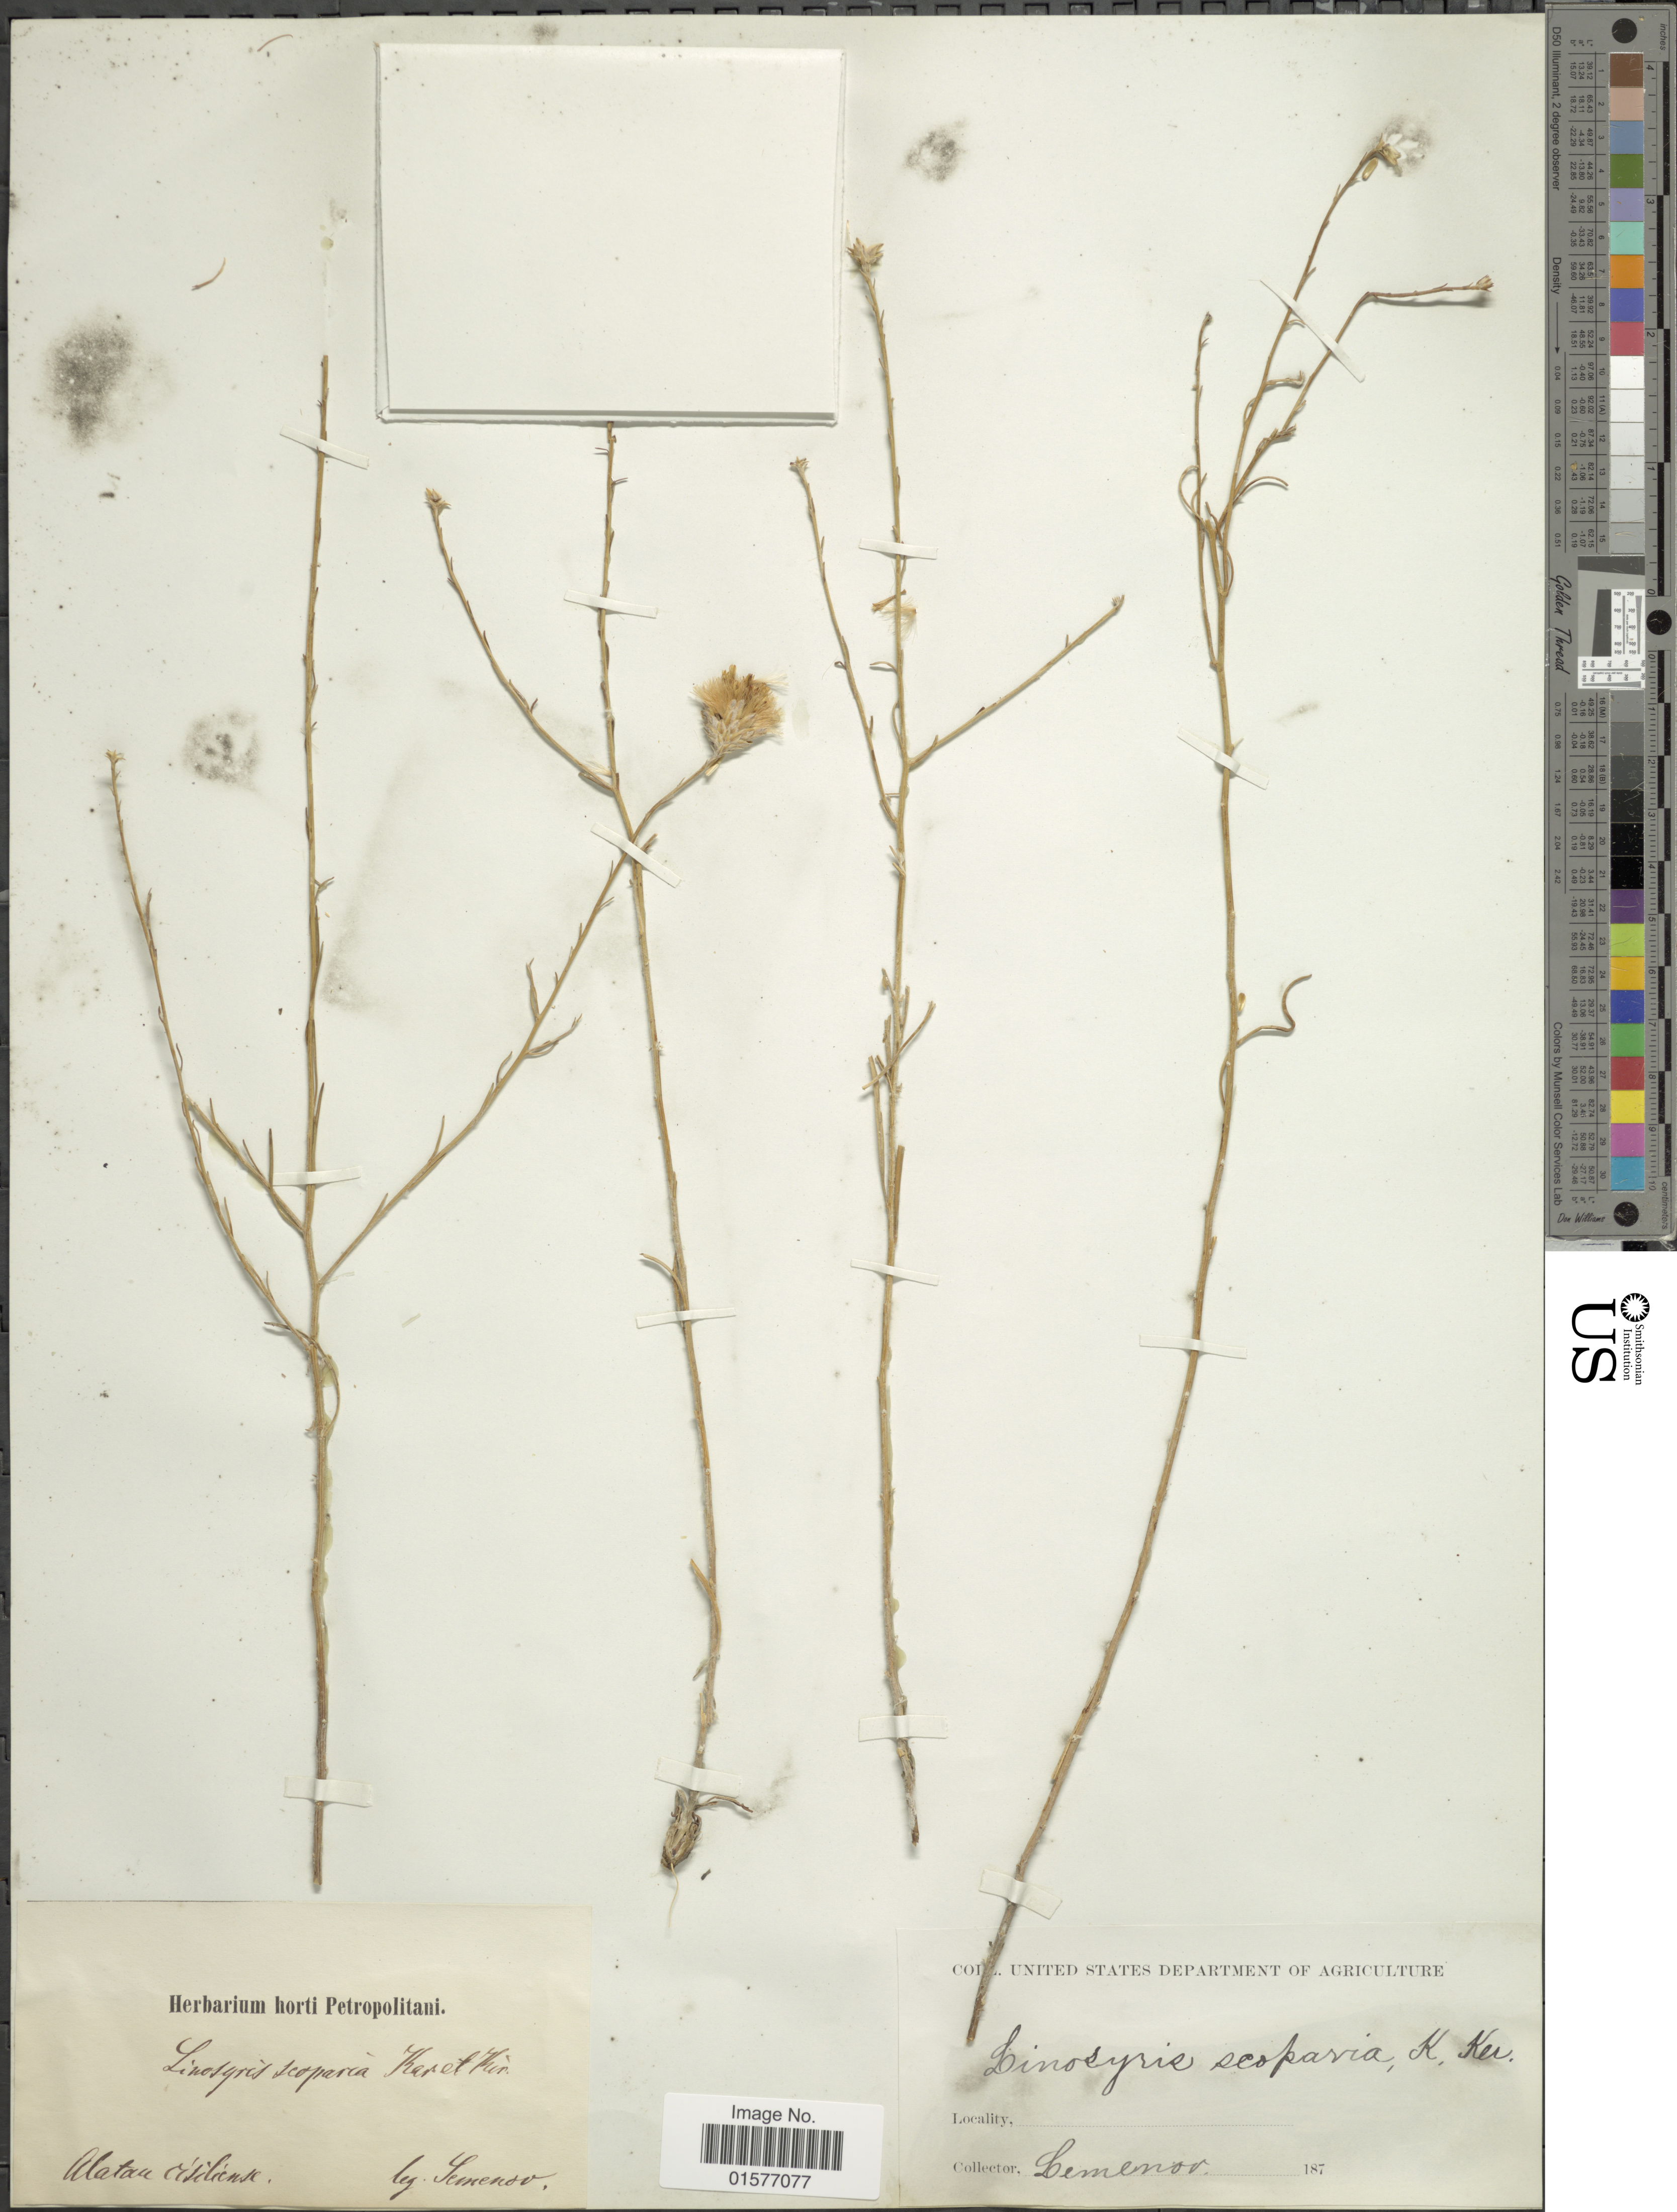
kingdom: Plantae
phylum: Tracheophyta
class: Magnoliopsida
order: Asterales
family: Asteraceae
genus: Linosyris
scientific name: Linosyris scoparia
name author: Kar. & Kir.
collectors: -- Semenov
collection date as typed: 187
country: Kazakhstan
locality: Alatau ciliense